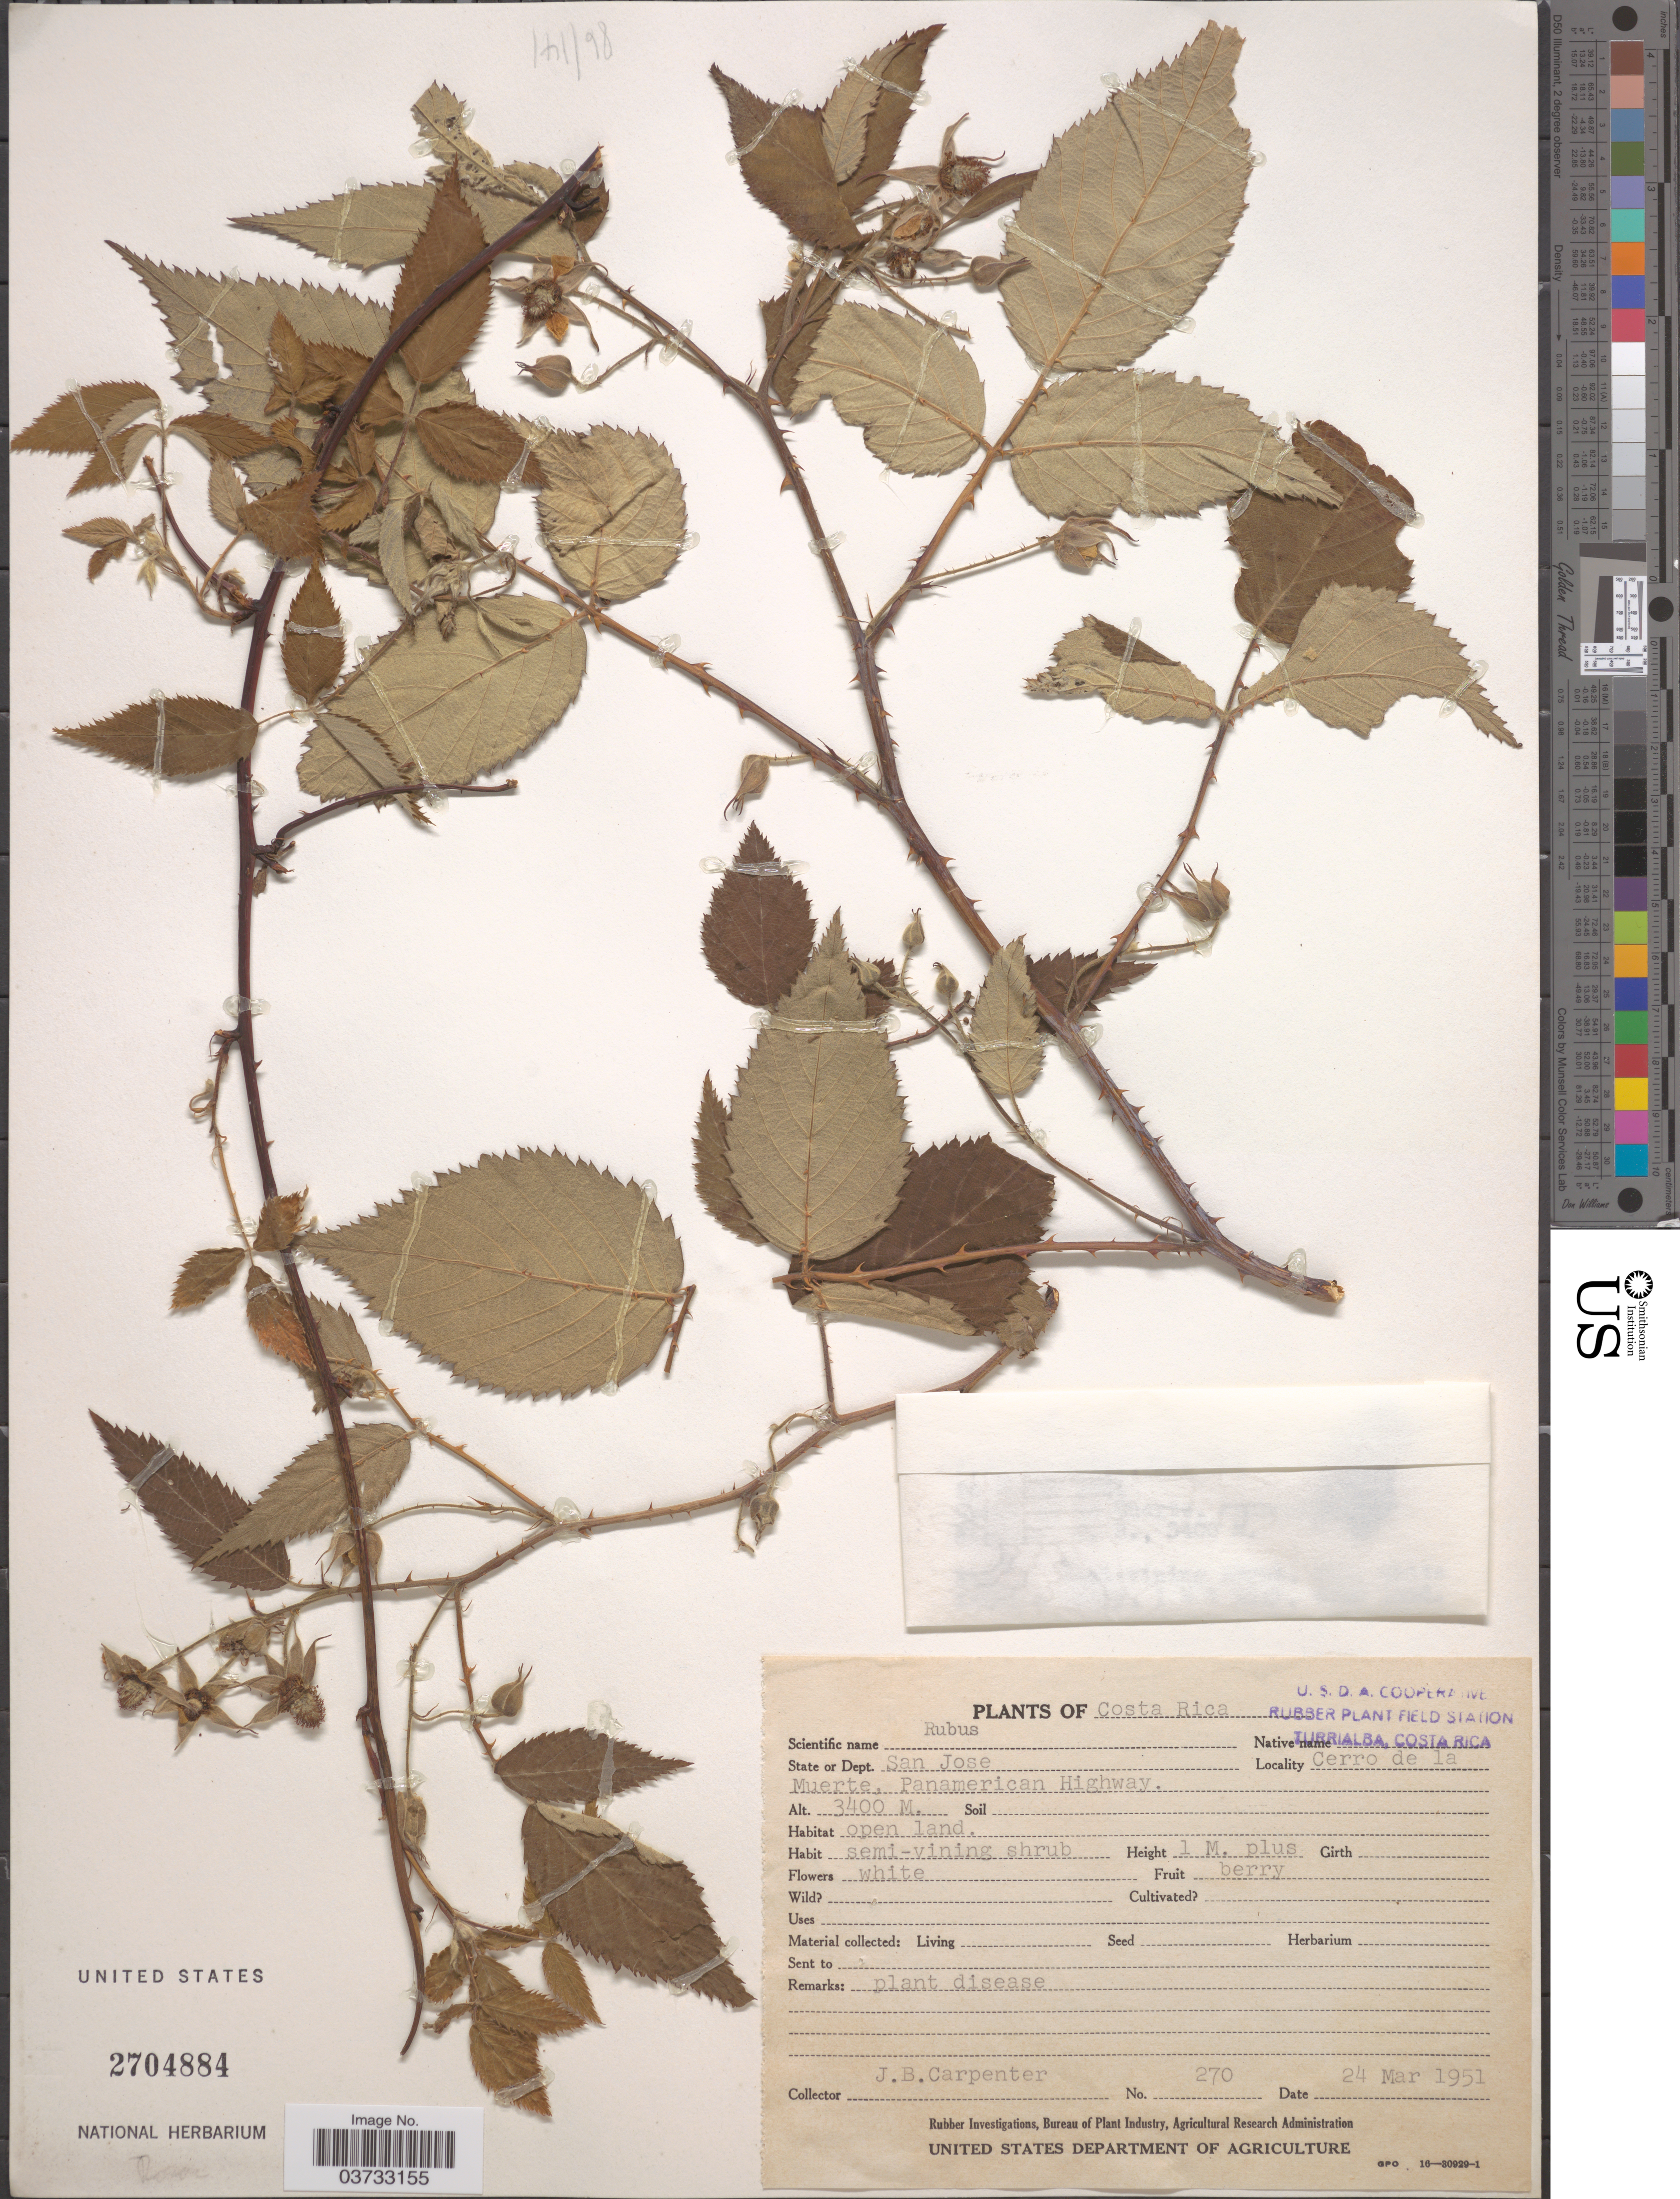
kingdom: Plantae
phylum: Tracheophyta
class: Magnoliopsida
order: Rosales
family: Rosaceae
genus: Rubus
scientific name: Rubus sp.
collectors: J. Carpenter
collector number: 270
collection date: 1951-03-24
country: Costa Rica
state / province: San José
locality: State or Dept. San Jose. Cerro de la Muerte, Panamarican Highway.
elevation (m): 3400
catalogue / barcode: US 2704884